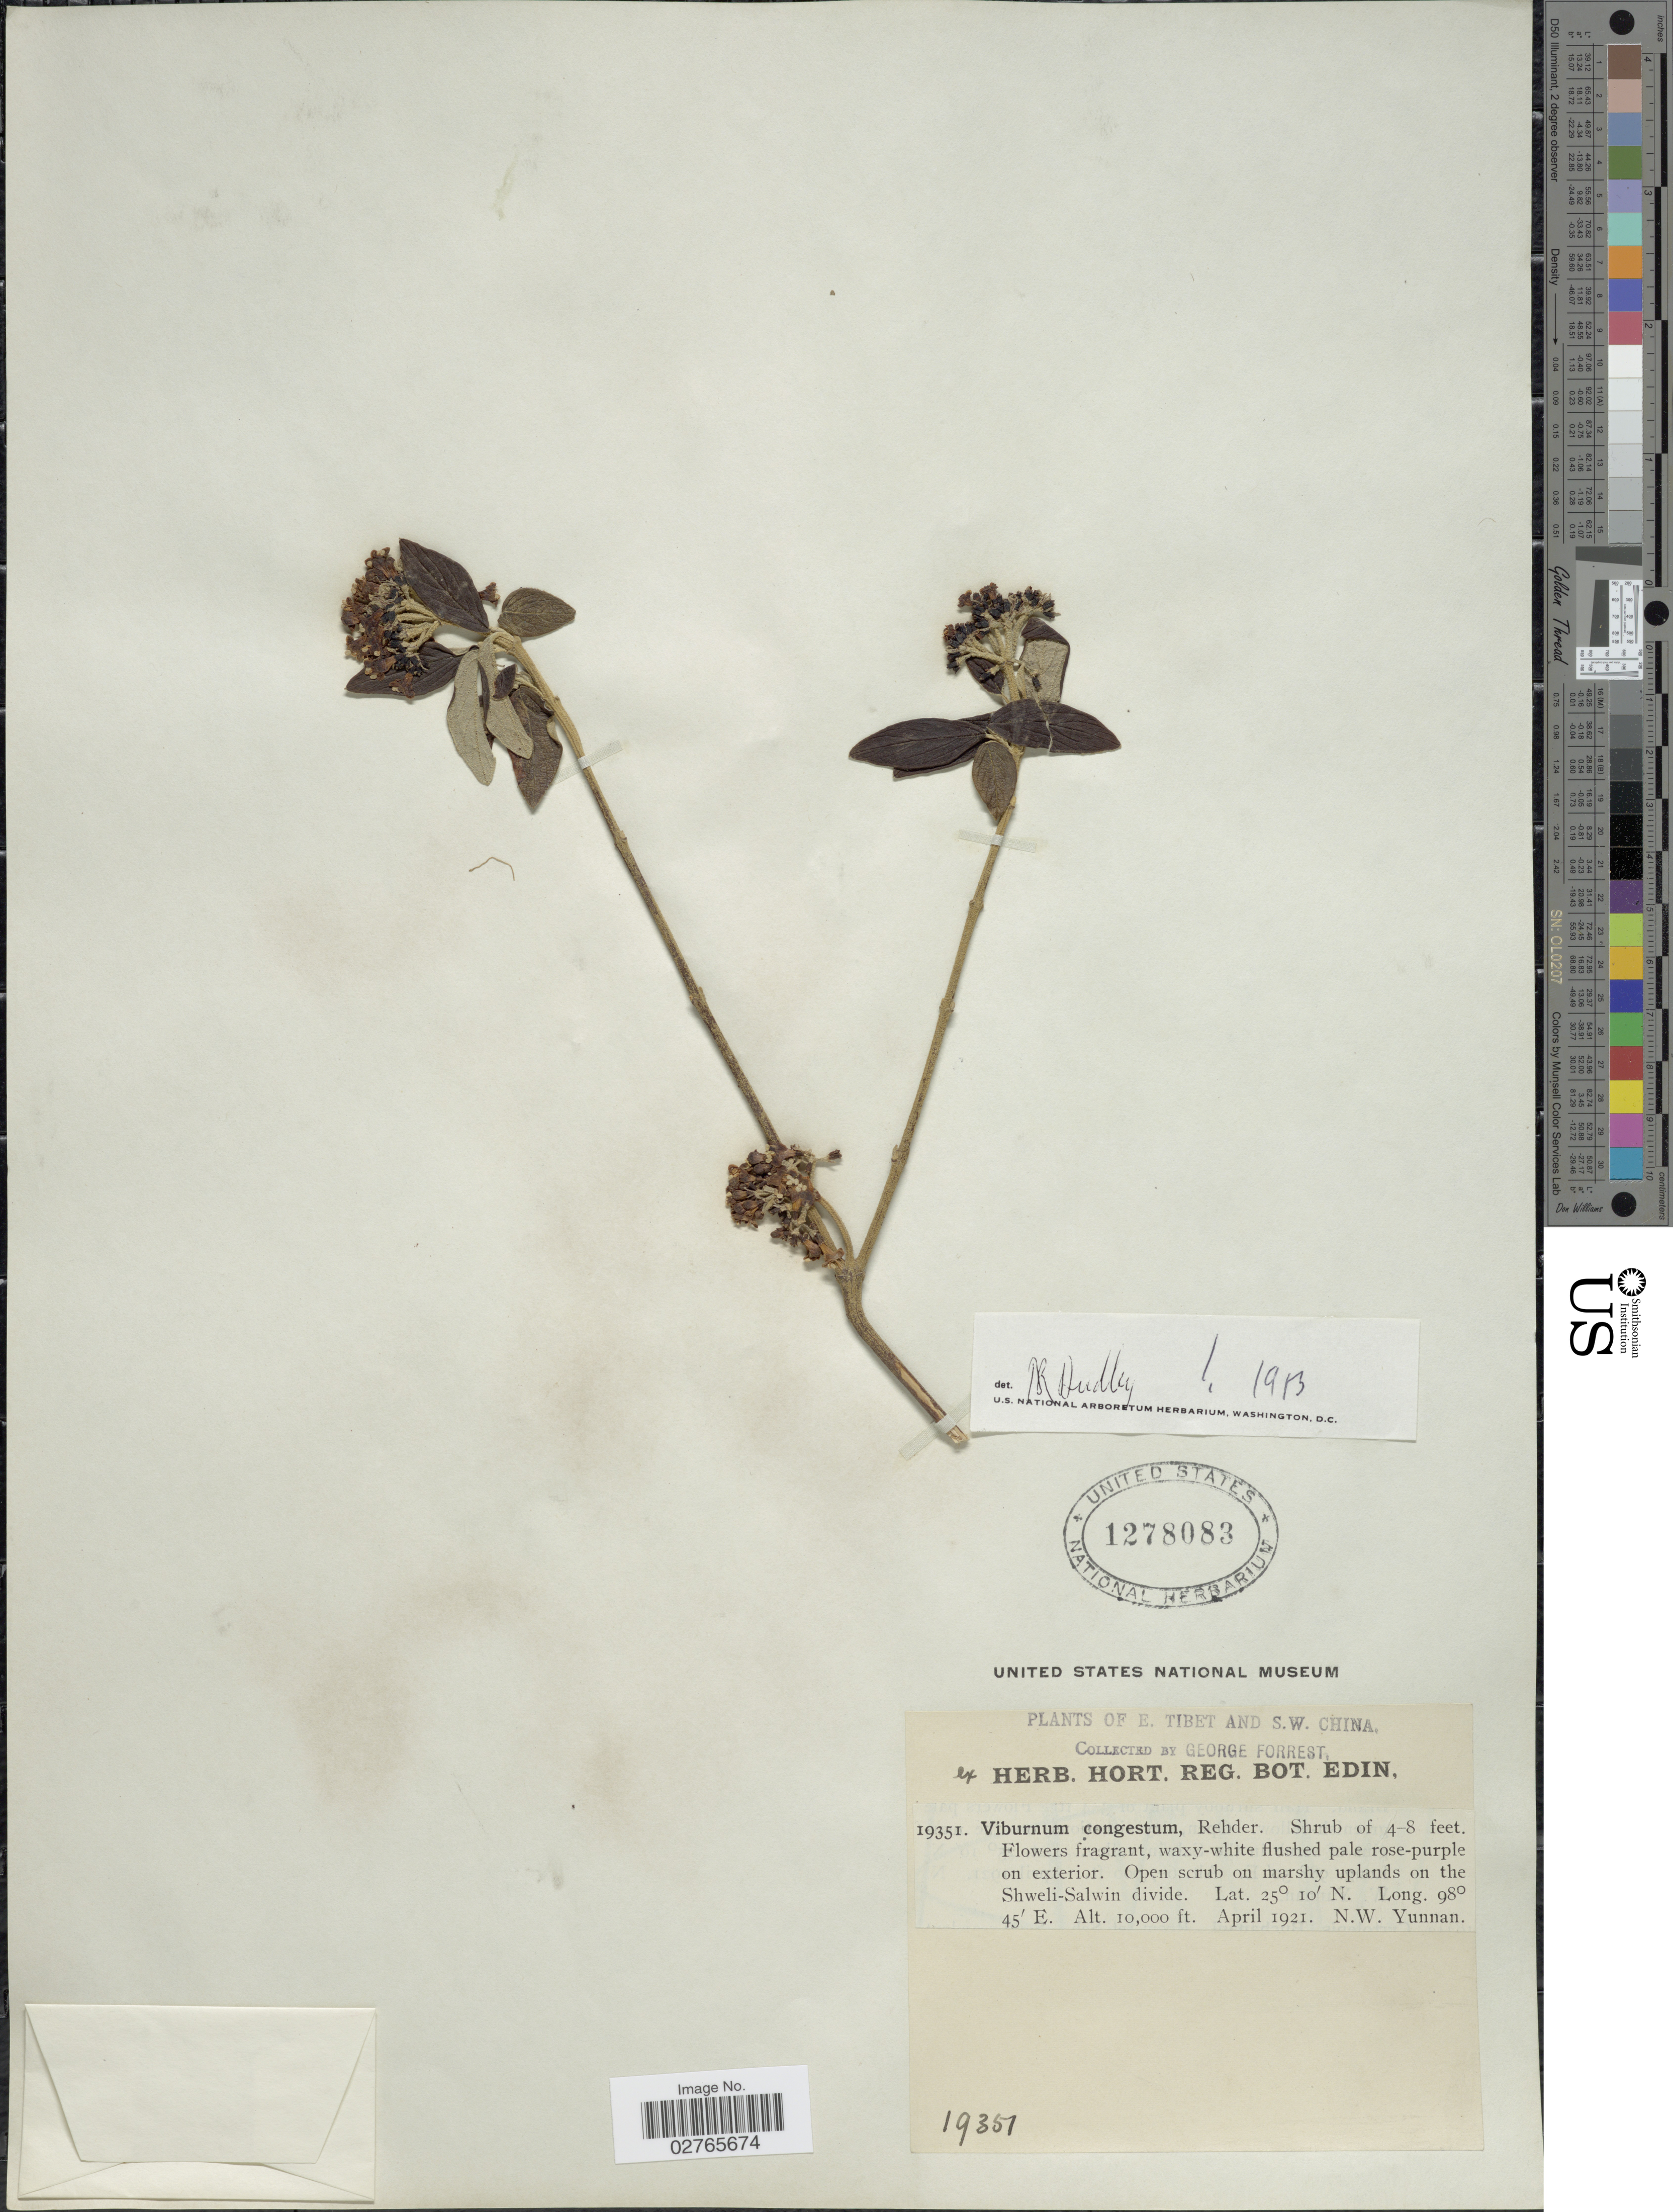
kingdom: Plantae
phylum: Tracheophyta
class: Magnoliopsida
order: Dipsacales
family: Viburnaceae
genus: Viburnum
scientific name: Viburnum congestum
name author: Rehder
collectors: G. Forrest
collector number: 19351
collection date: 1921-04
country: China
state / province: Yunnan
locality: E. Tibet and S.W. China. Open scrub on marshy uplands on the Shweli-Salwin divide. N.W. Yunnan.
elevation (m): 3048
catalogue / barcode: US 1278083